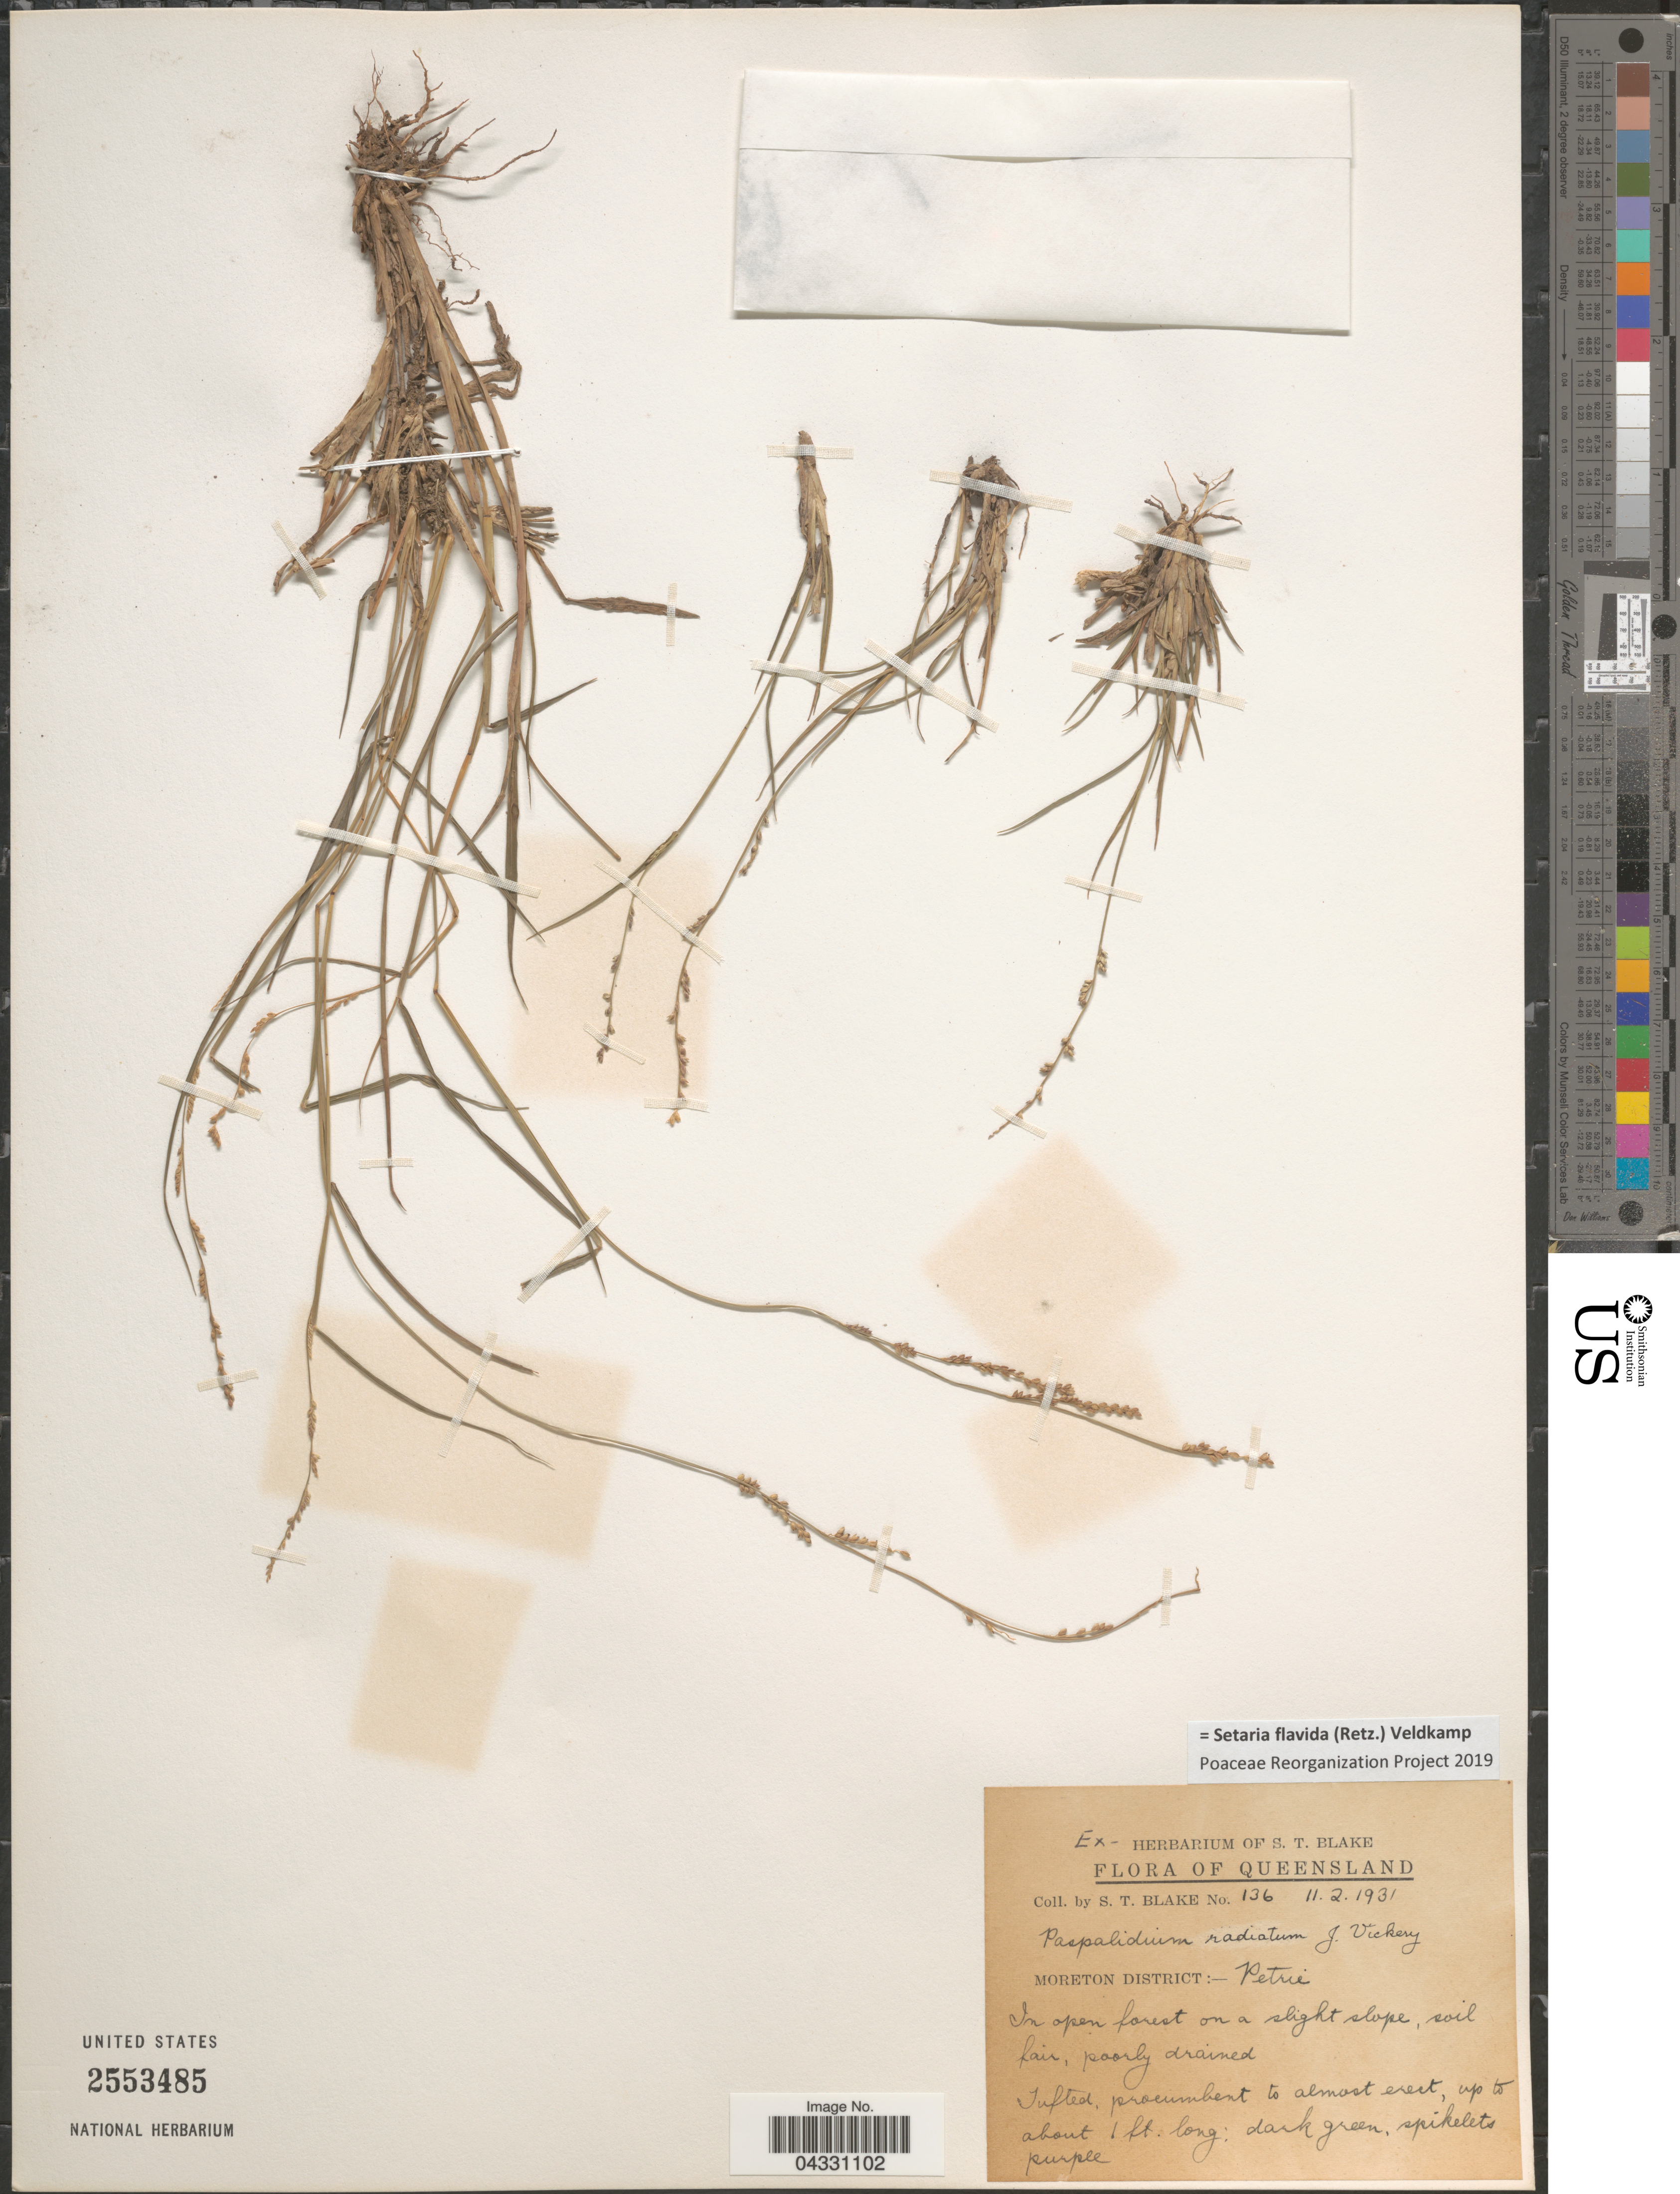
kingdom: Plantae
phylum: Tracheophyta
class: Liliopsida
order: Poales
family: Poaceae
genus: Setaria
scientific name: Setaria flavida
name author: (Retz.) Veldkamp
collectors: S. T. Blake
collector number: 136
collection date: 1931-02-11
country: Australia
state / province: Queensland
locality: Moreton District:- Petrie.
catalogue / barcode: US 2553485